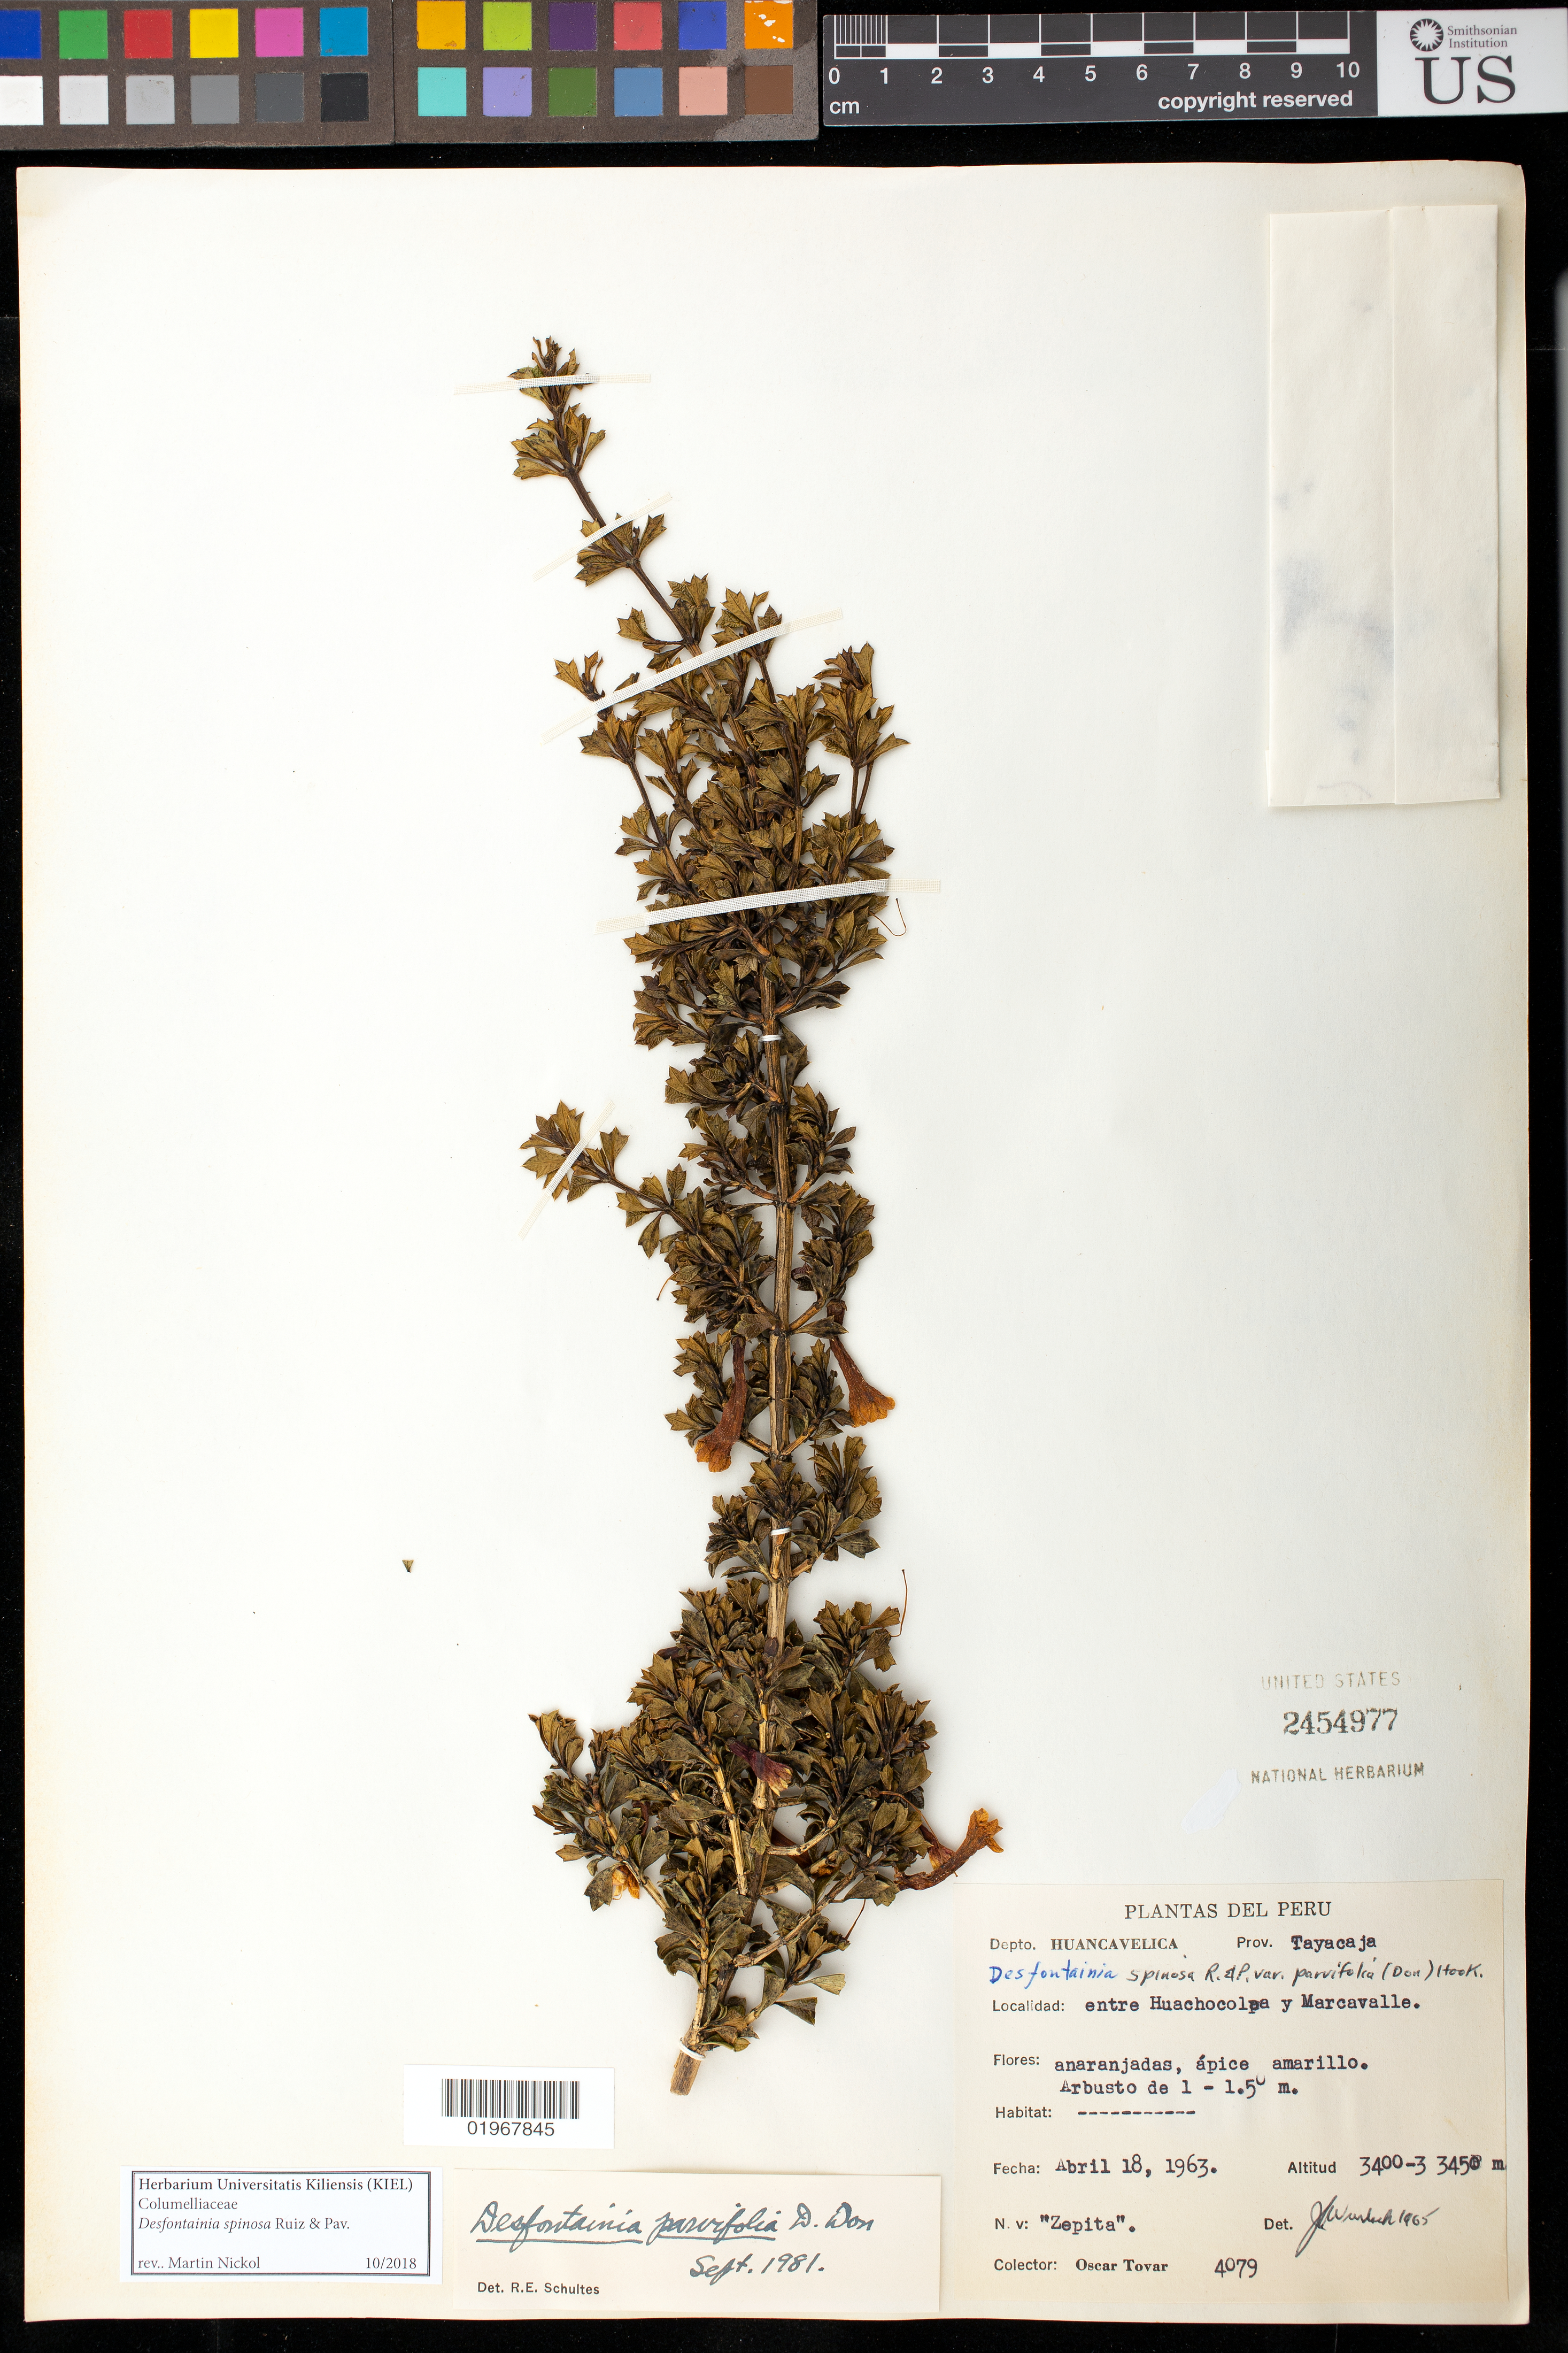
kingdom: Plantae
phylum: Tracheophyta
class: Magnoliopsida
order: Bruniales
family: Columelliaceae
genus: Desfontainia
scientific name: Desfontainia spinosa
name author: Ruiz & Pav.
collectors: Ó. Tovar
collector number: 4079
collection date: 1963-04-18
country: Peru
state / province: Huancavelica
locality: Prov. Tayacaja, Entre Huachocolpa y Marcavalle.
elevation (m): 3400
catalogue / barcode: US 2454977